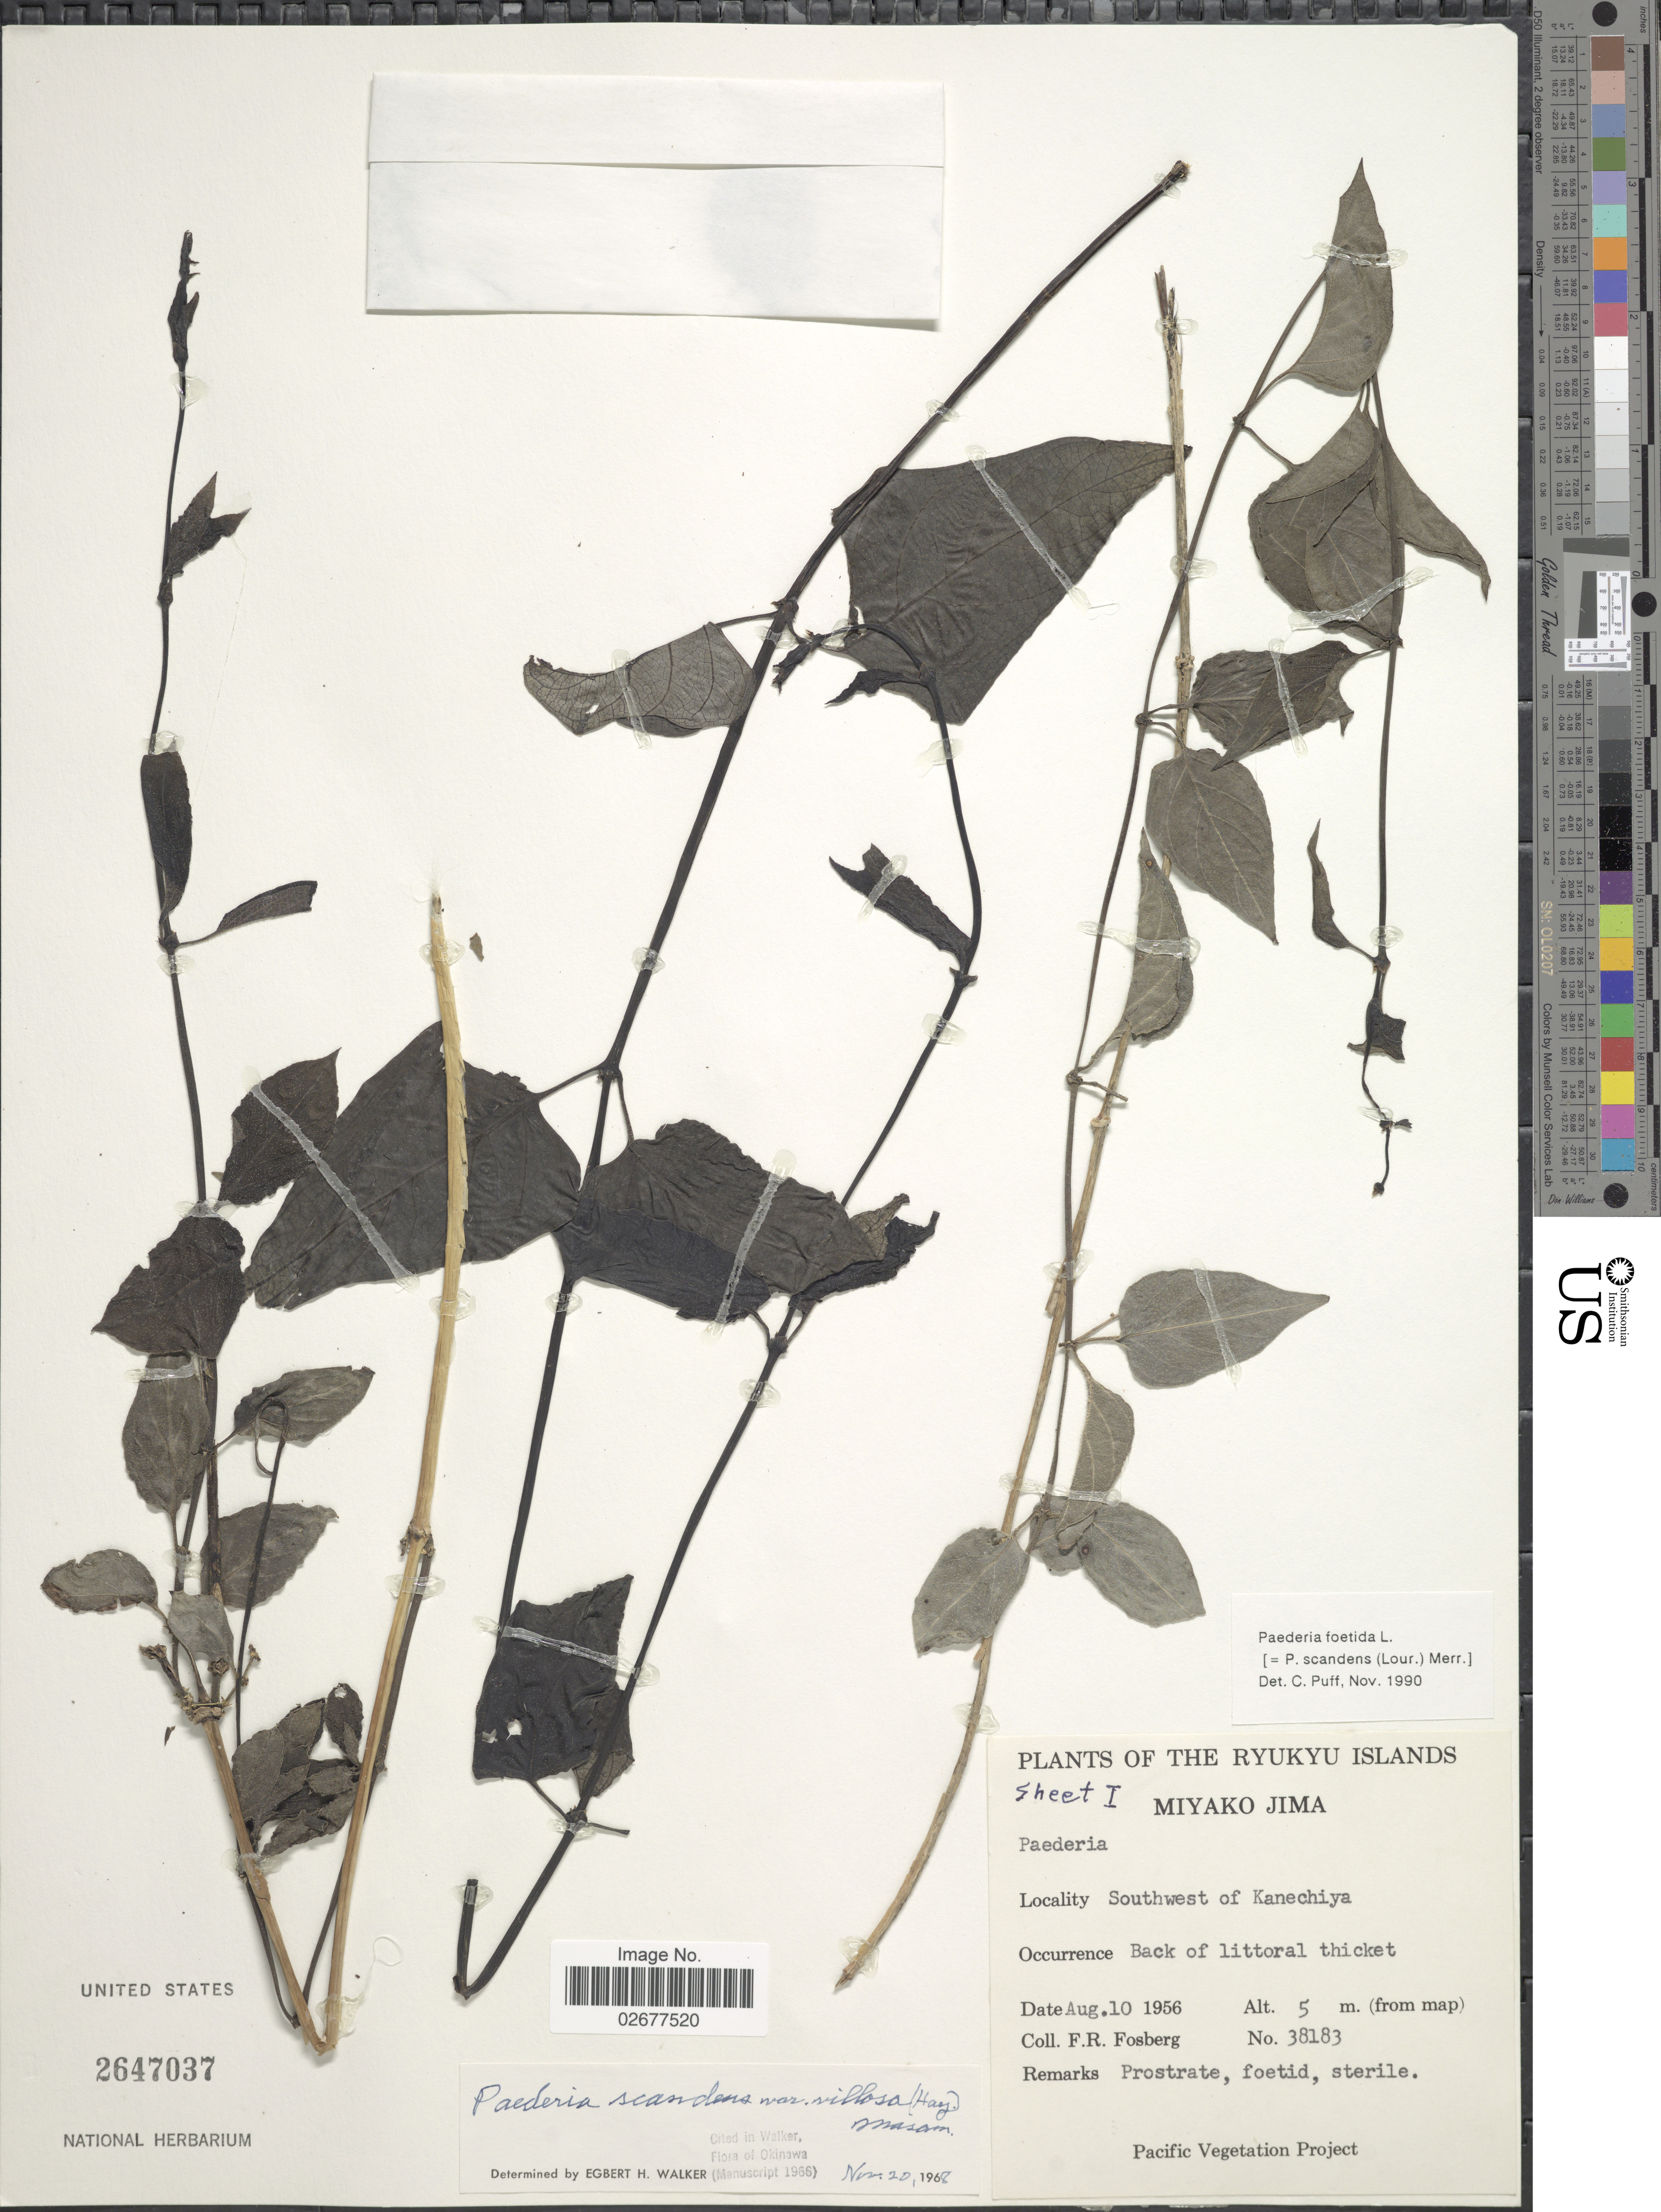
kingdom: Plantae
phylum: Tracheophyta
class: Magnoliopsida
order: Gentianales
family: Rubiaceae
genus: Paederia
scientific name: Paederia foetida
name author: L.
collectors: F. R. Fosberg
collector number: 38183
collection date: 1956-08-10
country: Japan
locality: Ryukyu Islands. Miyako Jima. Southwest of Kanechiya.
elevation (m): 5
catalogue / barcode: US 2647037